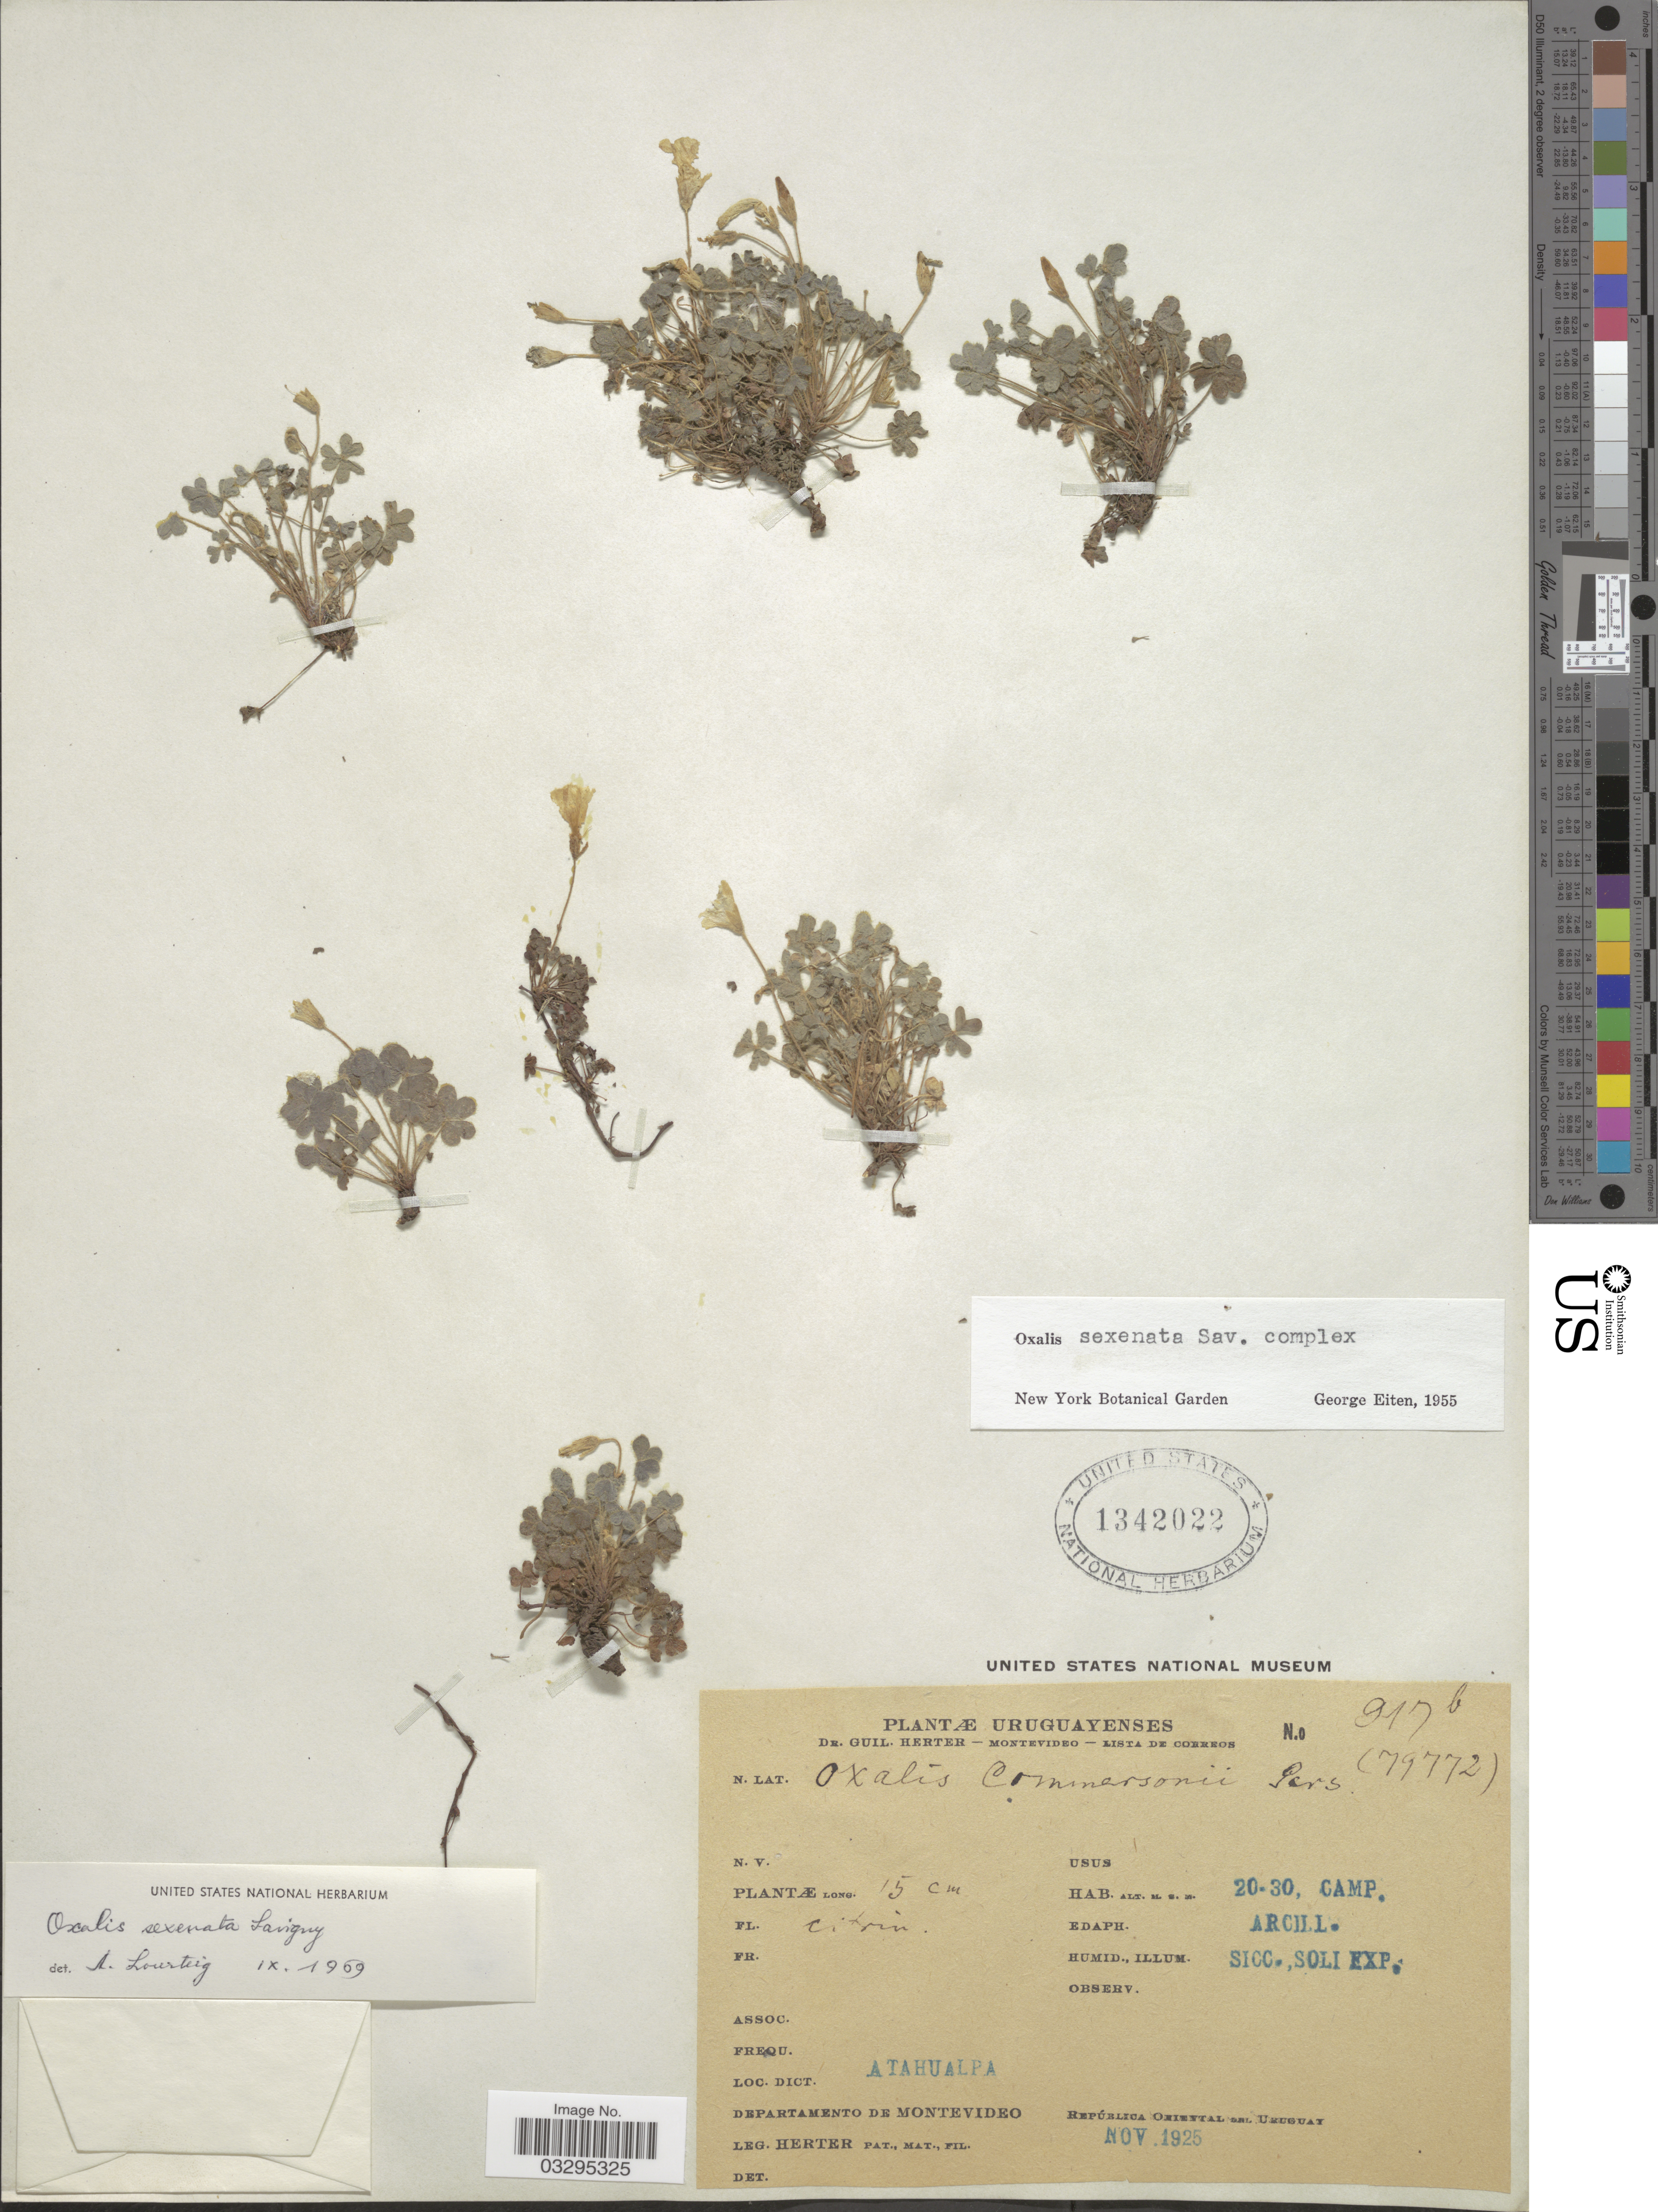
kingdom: Plantae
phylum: Tracheophyta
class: Magnoliopsida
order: Oxalidales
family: Oxalidaceae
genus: Oxalis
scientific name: Oxalis conorrhiza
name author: Jacq.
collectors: G. Herter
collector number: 917b/(79772)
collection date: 1925-11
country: Uruguay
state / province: Montevideo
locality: Dict. Atahualpa. Departamento de Montevideo. República Oriental del Uruguay. Camp.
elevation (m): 20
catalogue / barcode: US 1342022